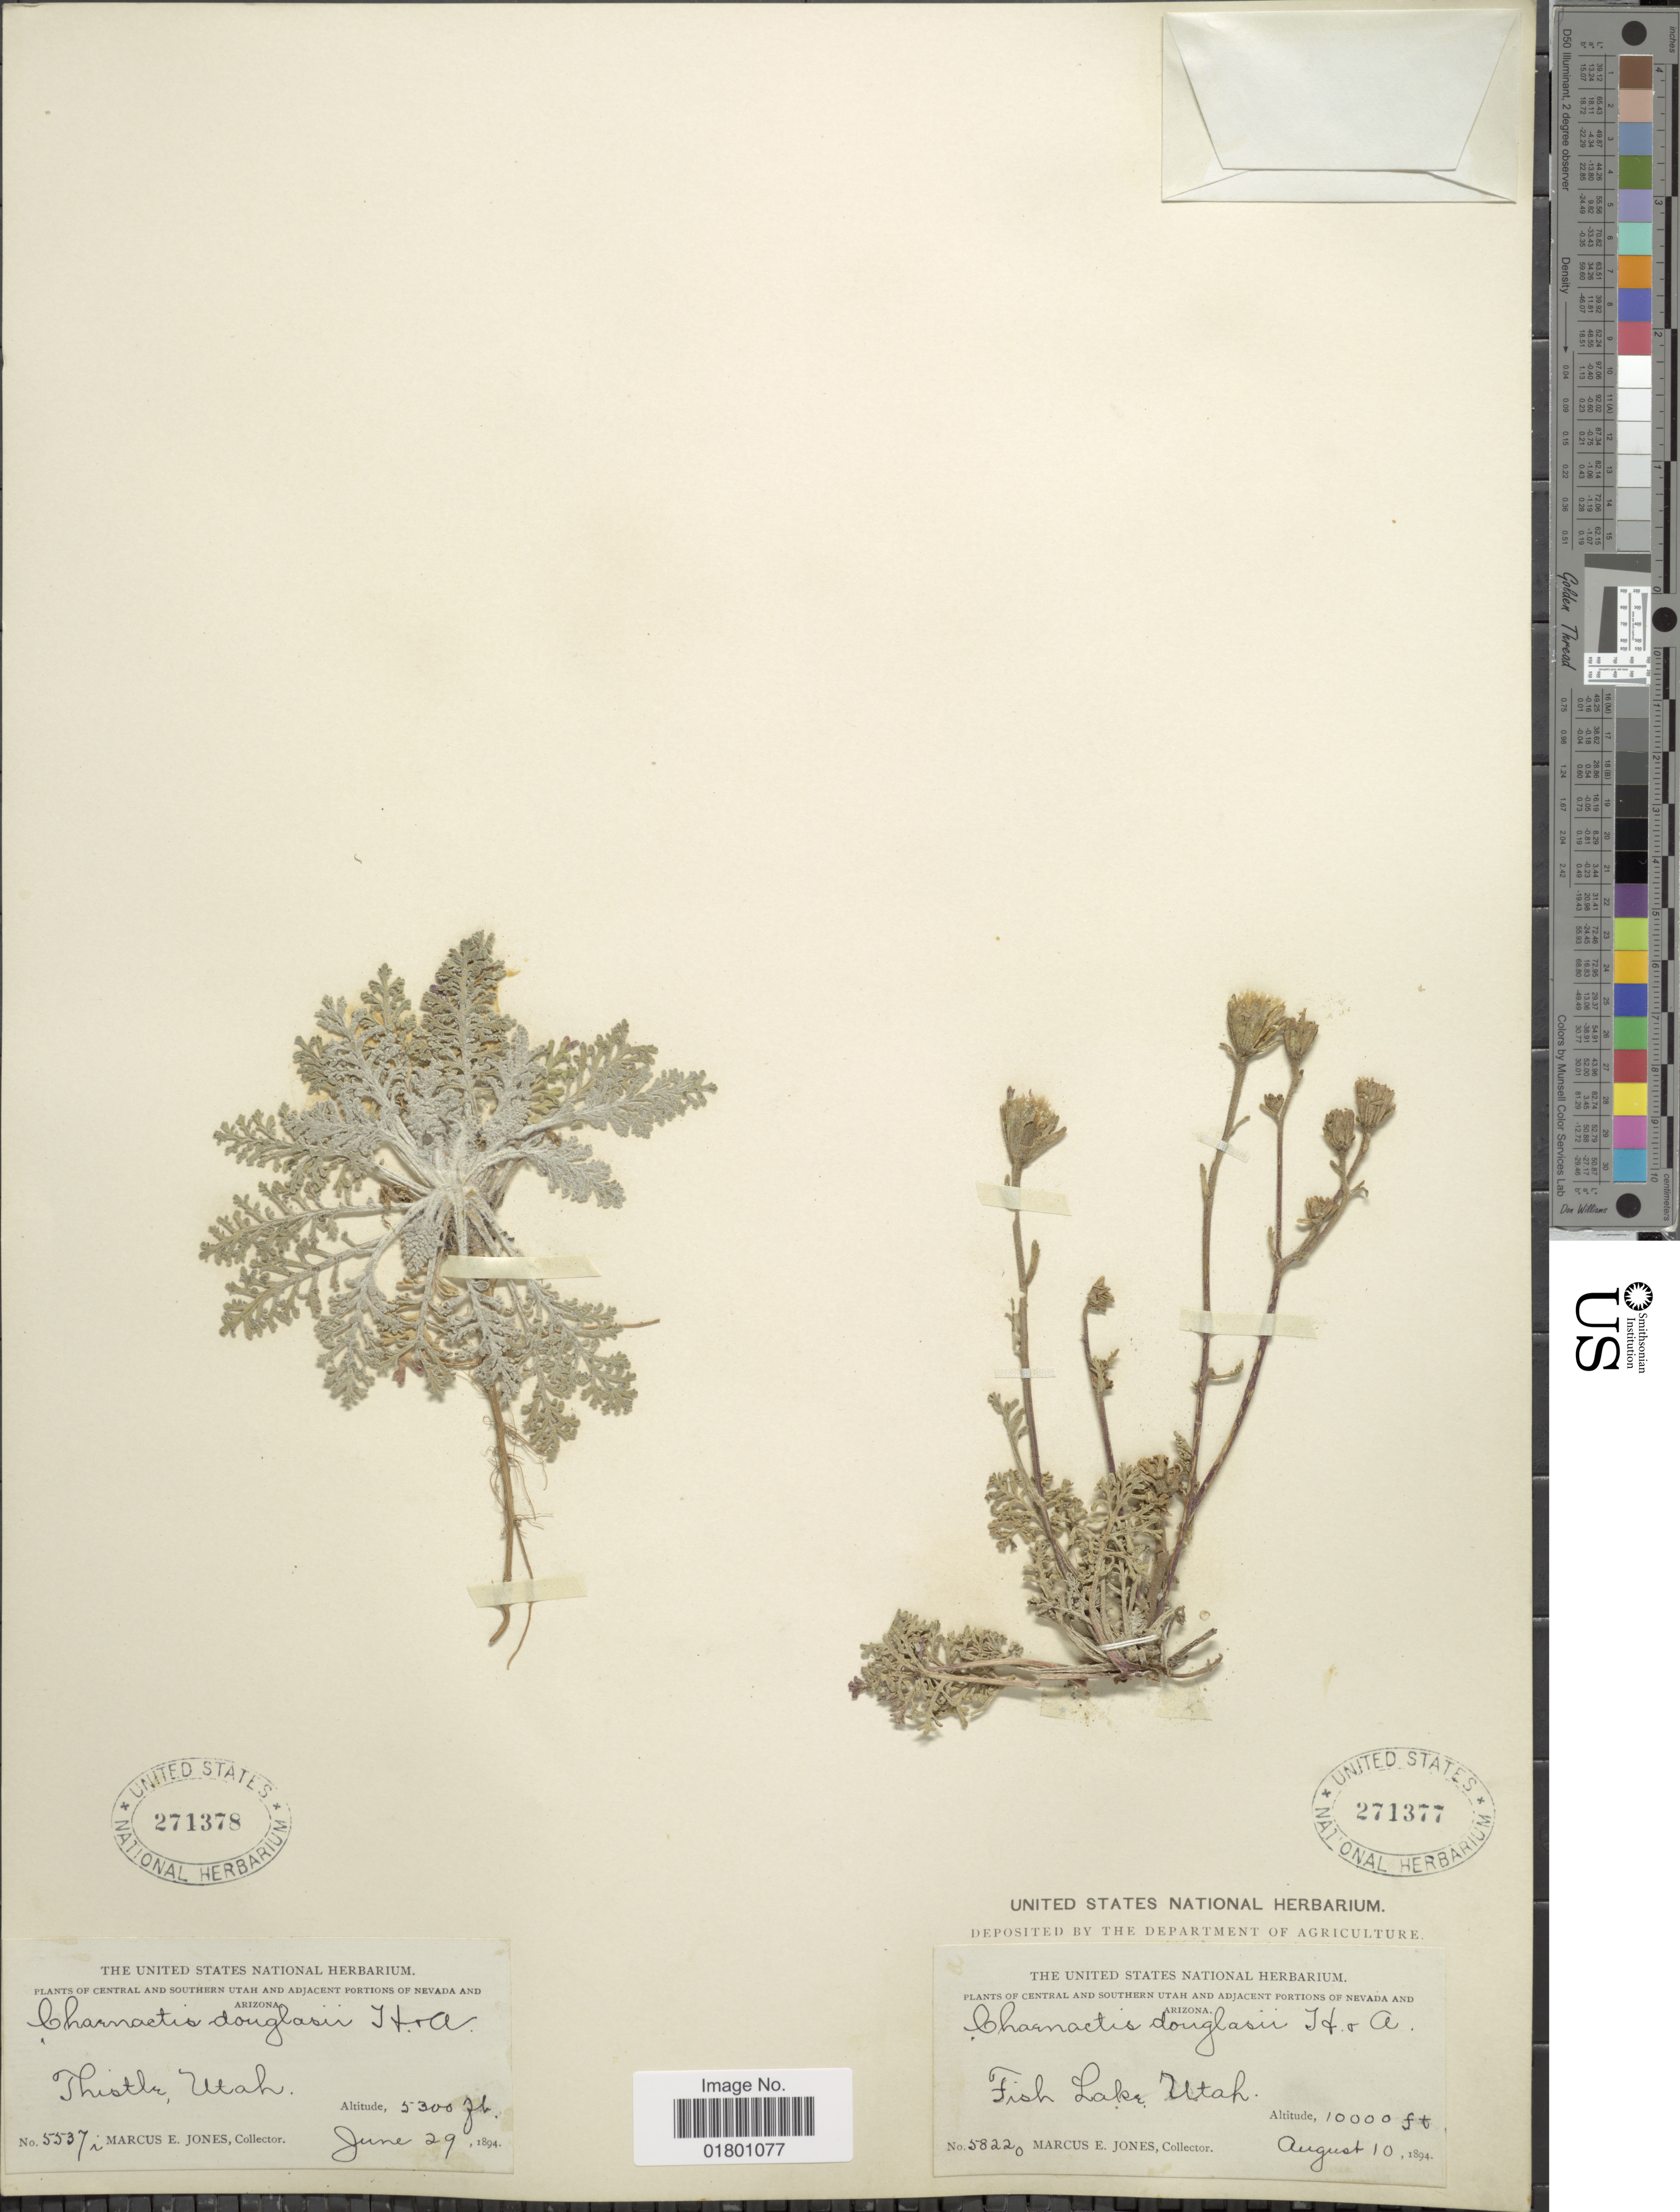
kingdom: Plantae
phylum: Tracheophyta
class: Magnoliopsida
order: Asterales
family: Asteraceae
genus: Chaenactis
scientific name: Chaenactis douglasii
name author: Hook. & Arn.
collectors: M. E. Jones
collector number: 5537i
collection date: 1894-06-29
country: United States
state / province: Utah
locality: Central and Southern Utah and Adjacent Portions of Nevada and Arizona, Thistle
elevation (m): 1615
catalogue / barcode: US 271378